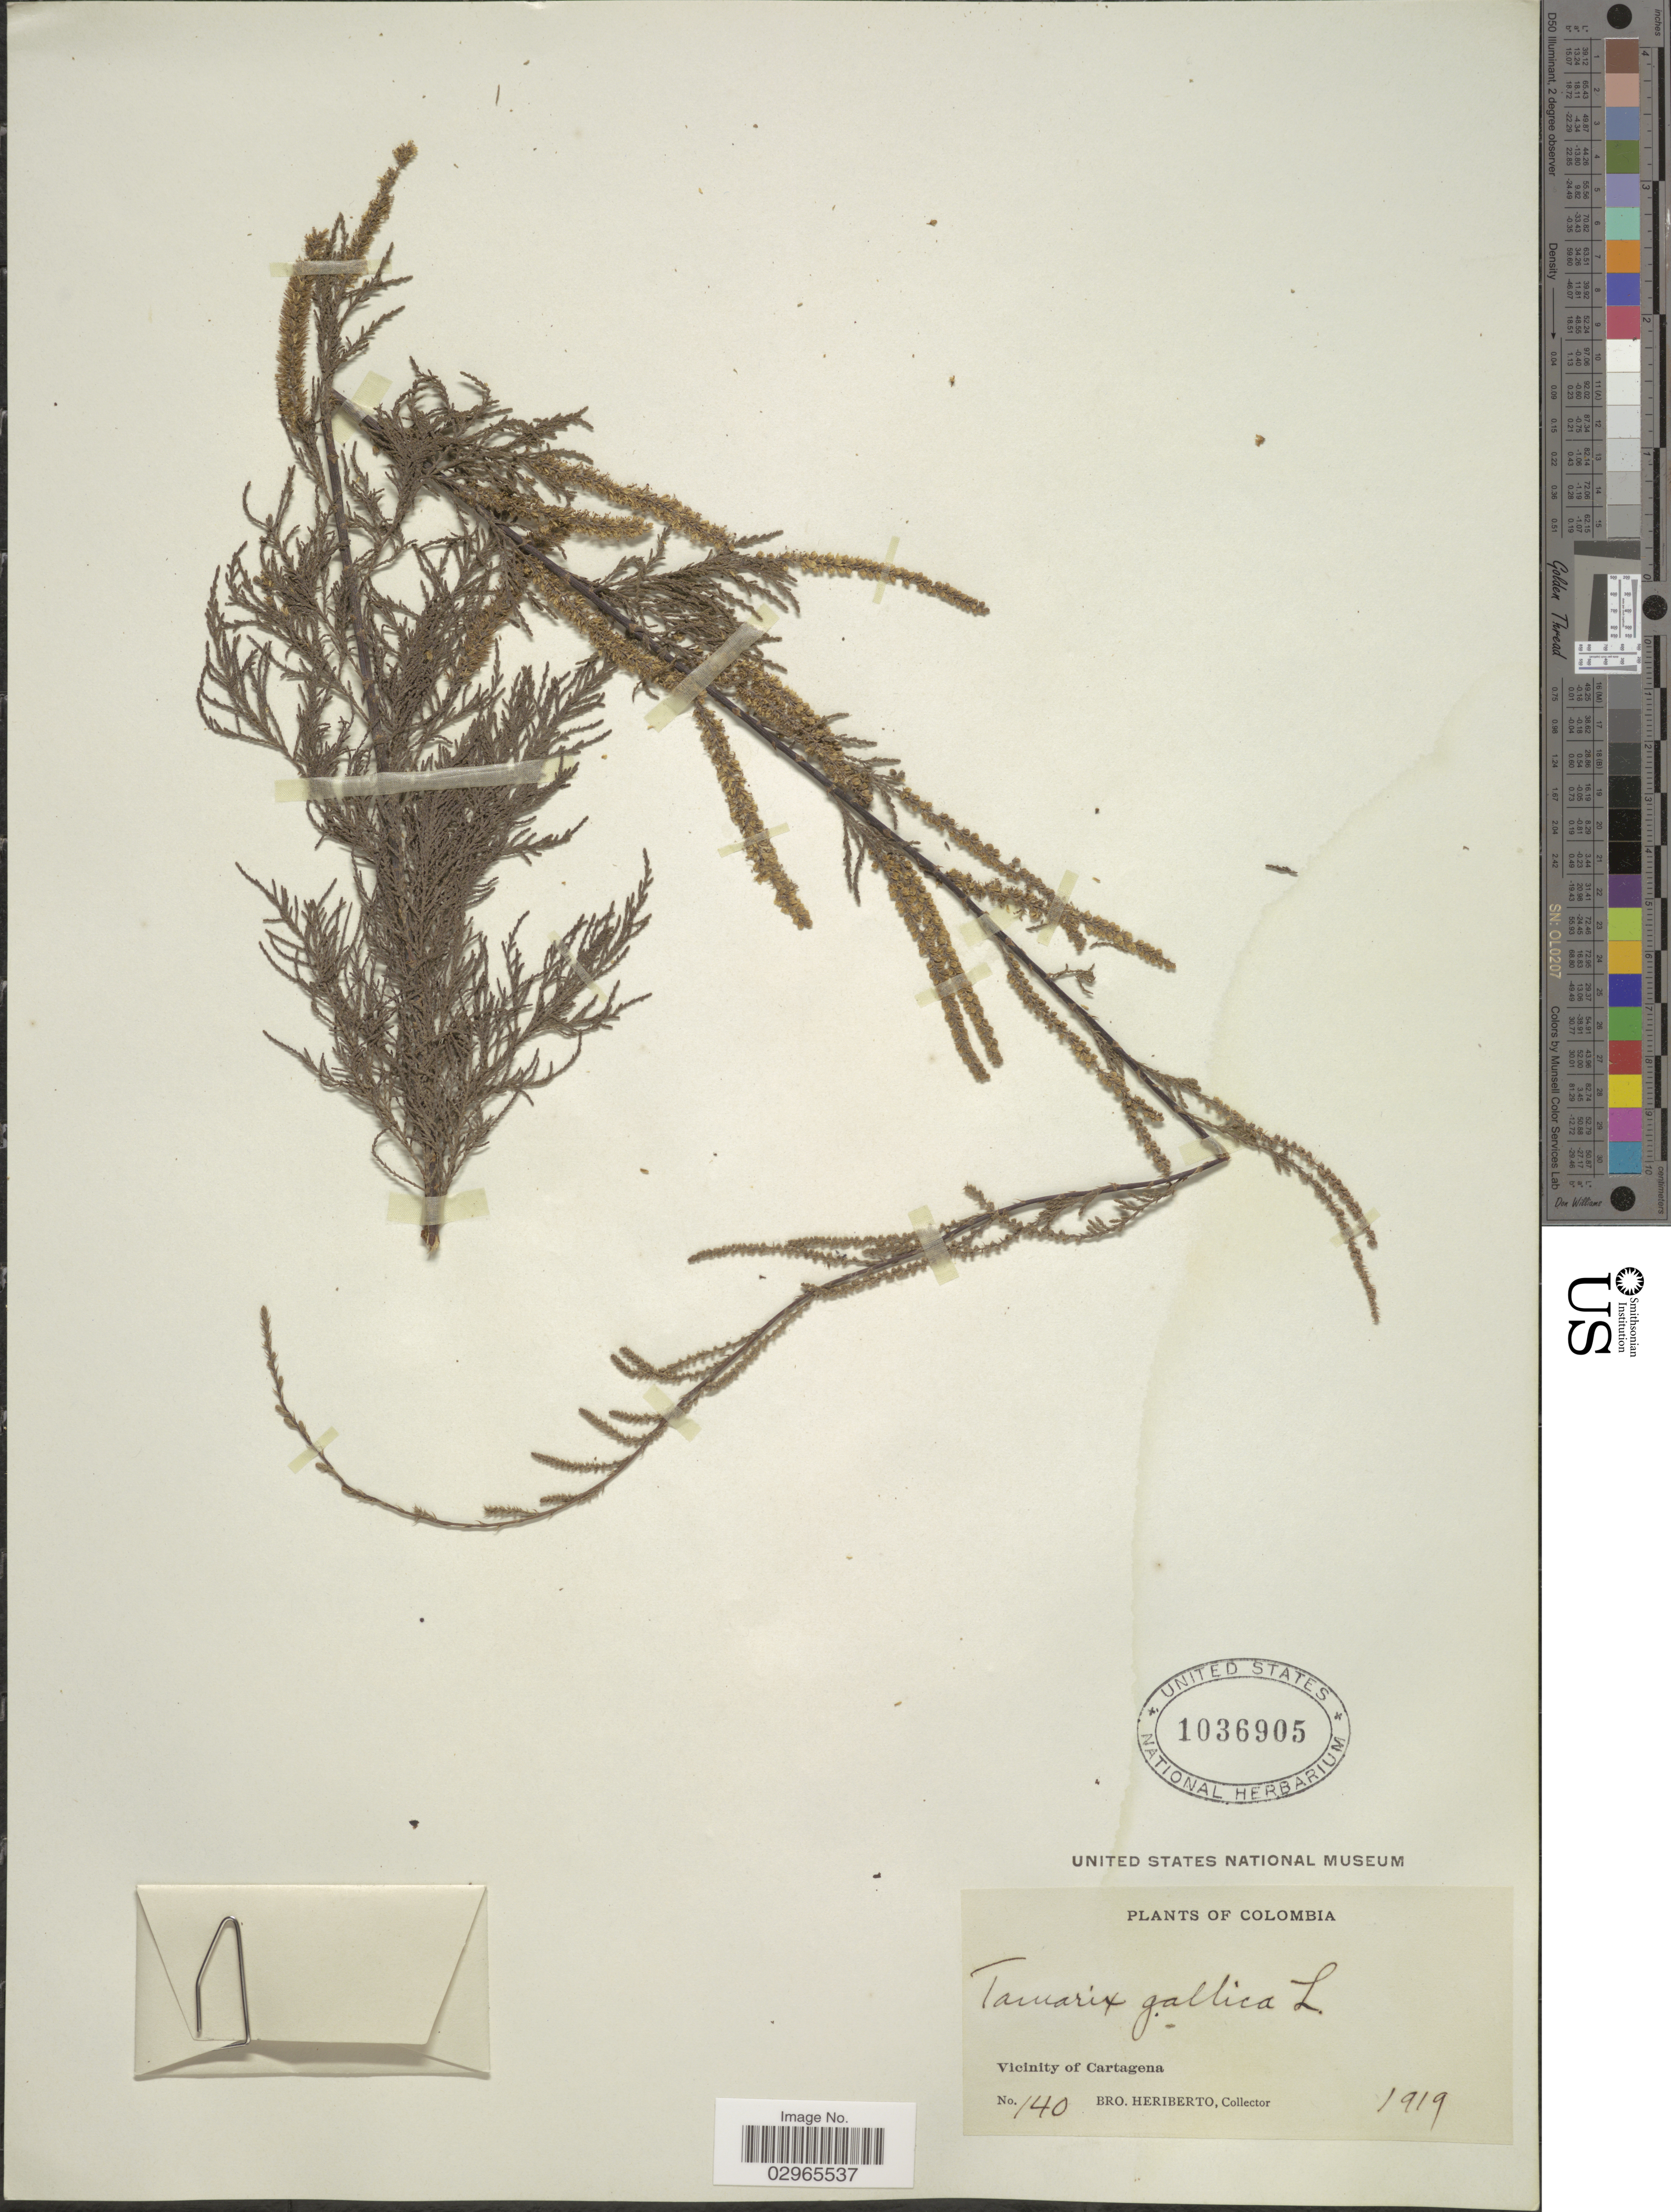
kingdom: Plantae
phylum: Tracheophyta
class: Magnoliopsida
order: Caryophyllales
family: Tamaricaceae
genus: Tamarix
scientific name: Tamarix gallica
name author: L.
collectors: B. Heriberto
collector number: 140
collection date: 1919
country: Colombia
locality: Vicinity of Cartagena.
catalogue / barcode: US 1036905